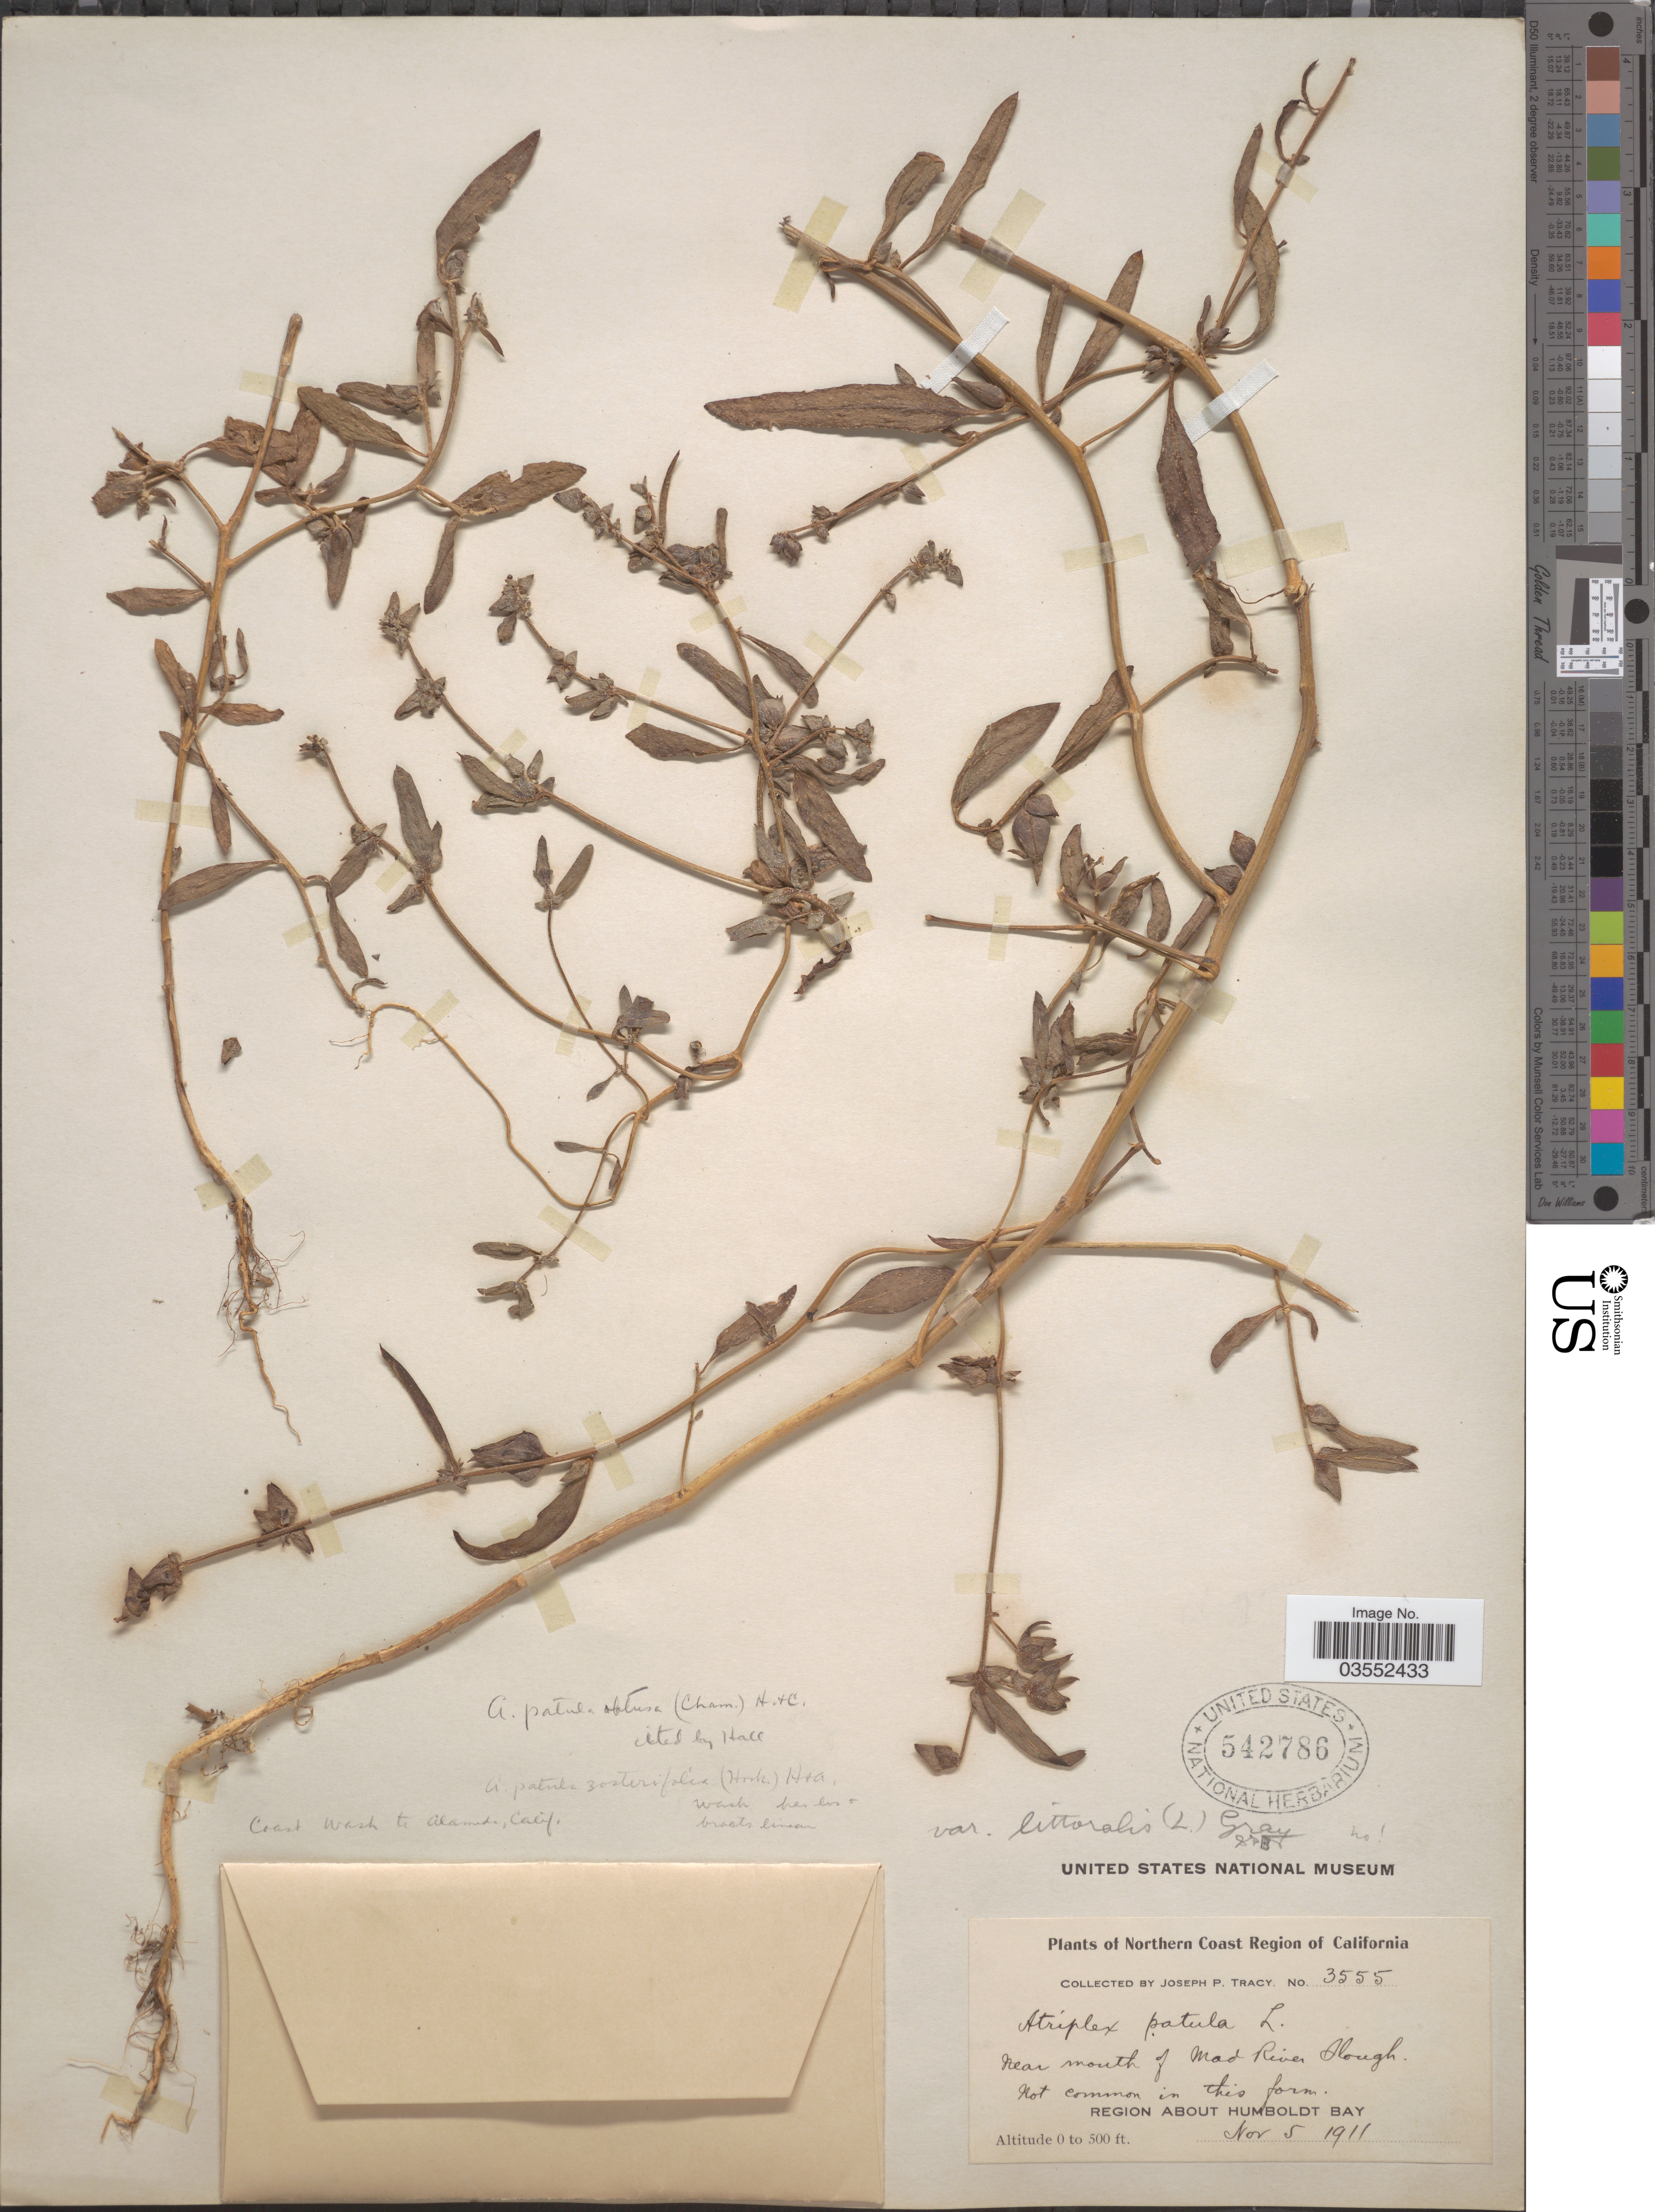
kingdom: Plantae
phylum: Tracheophyta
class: Magnoliopsida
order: Caryophyllales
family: Amaranthaceae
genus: Atriplex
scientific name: Atriplex patula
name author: L.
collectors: J. Tracy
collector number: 3555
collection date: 1911-11-05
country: United States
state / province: California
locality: Northern Coast Region of California. Near mouth of Mad River Hough. Region about Humboldt Bay.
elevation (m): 0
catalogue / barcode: US 542786